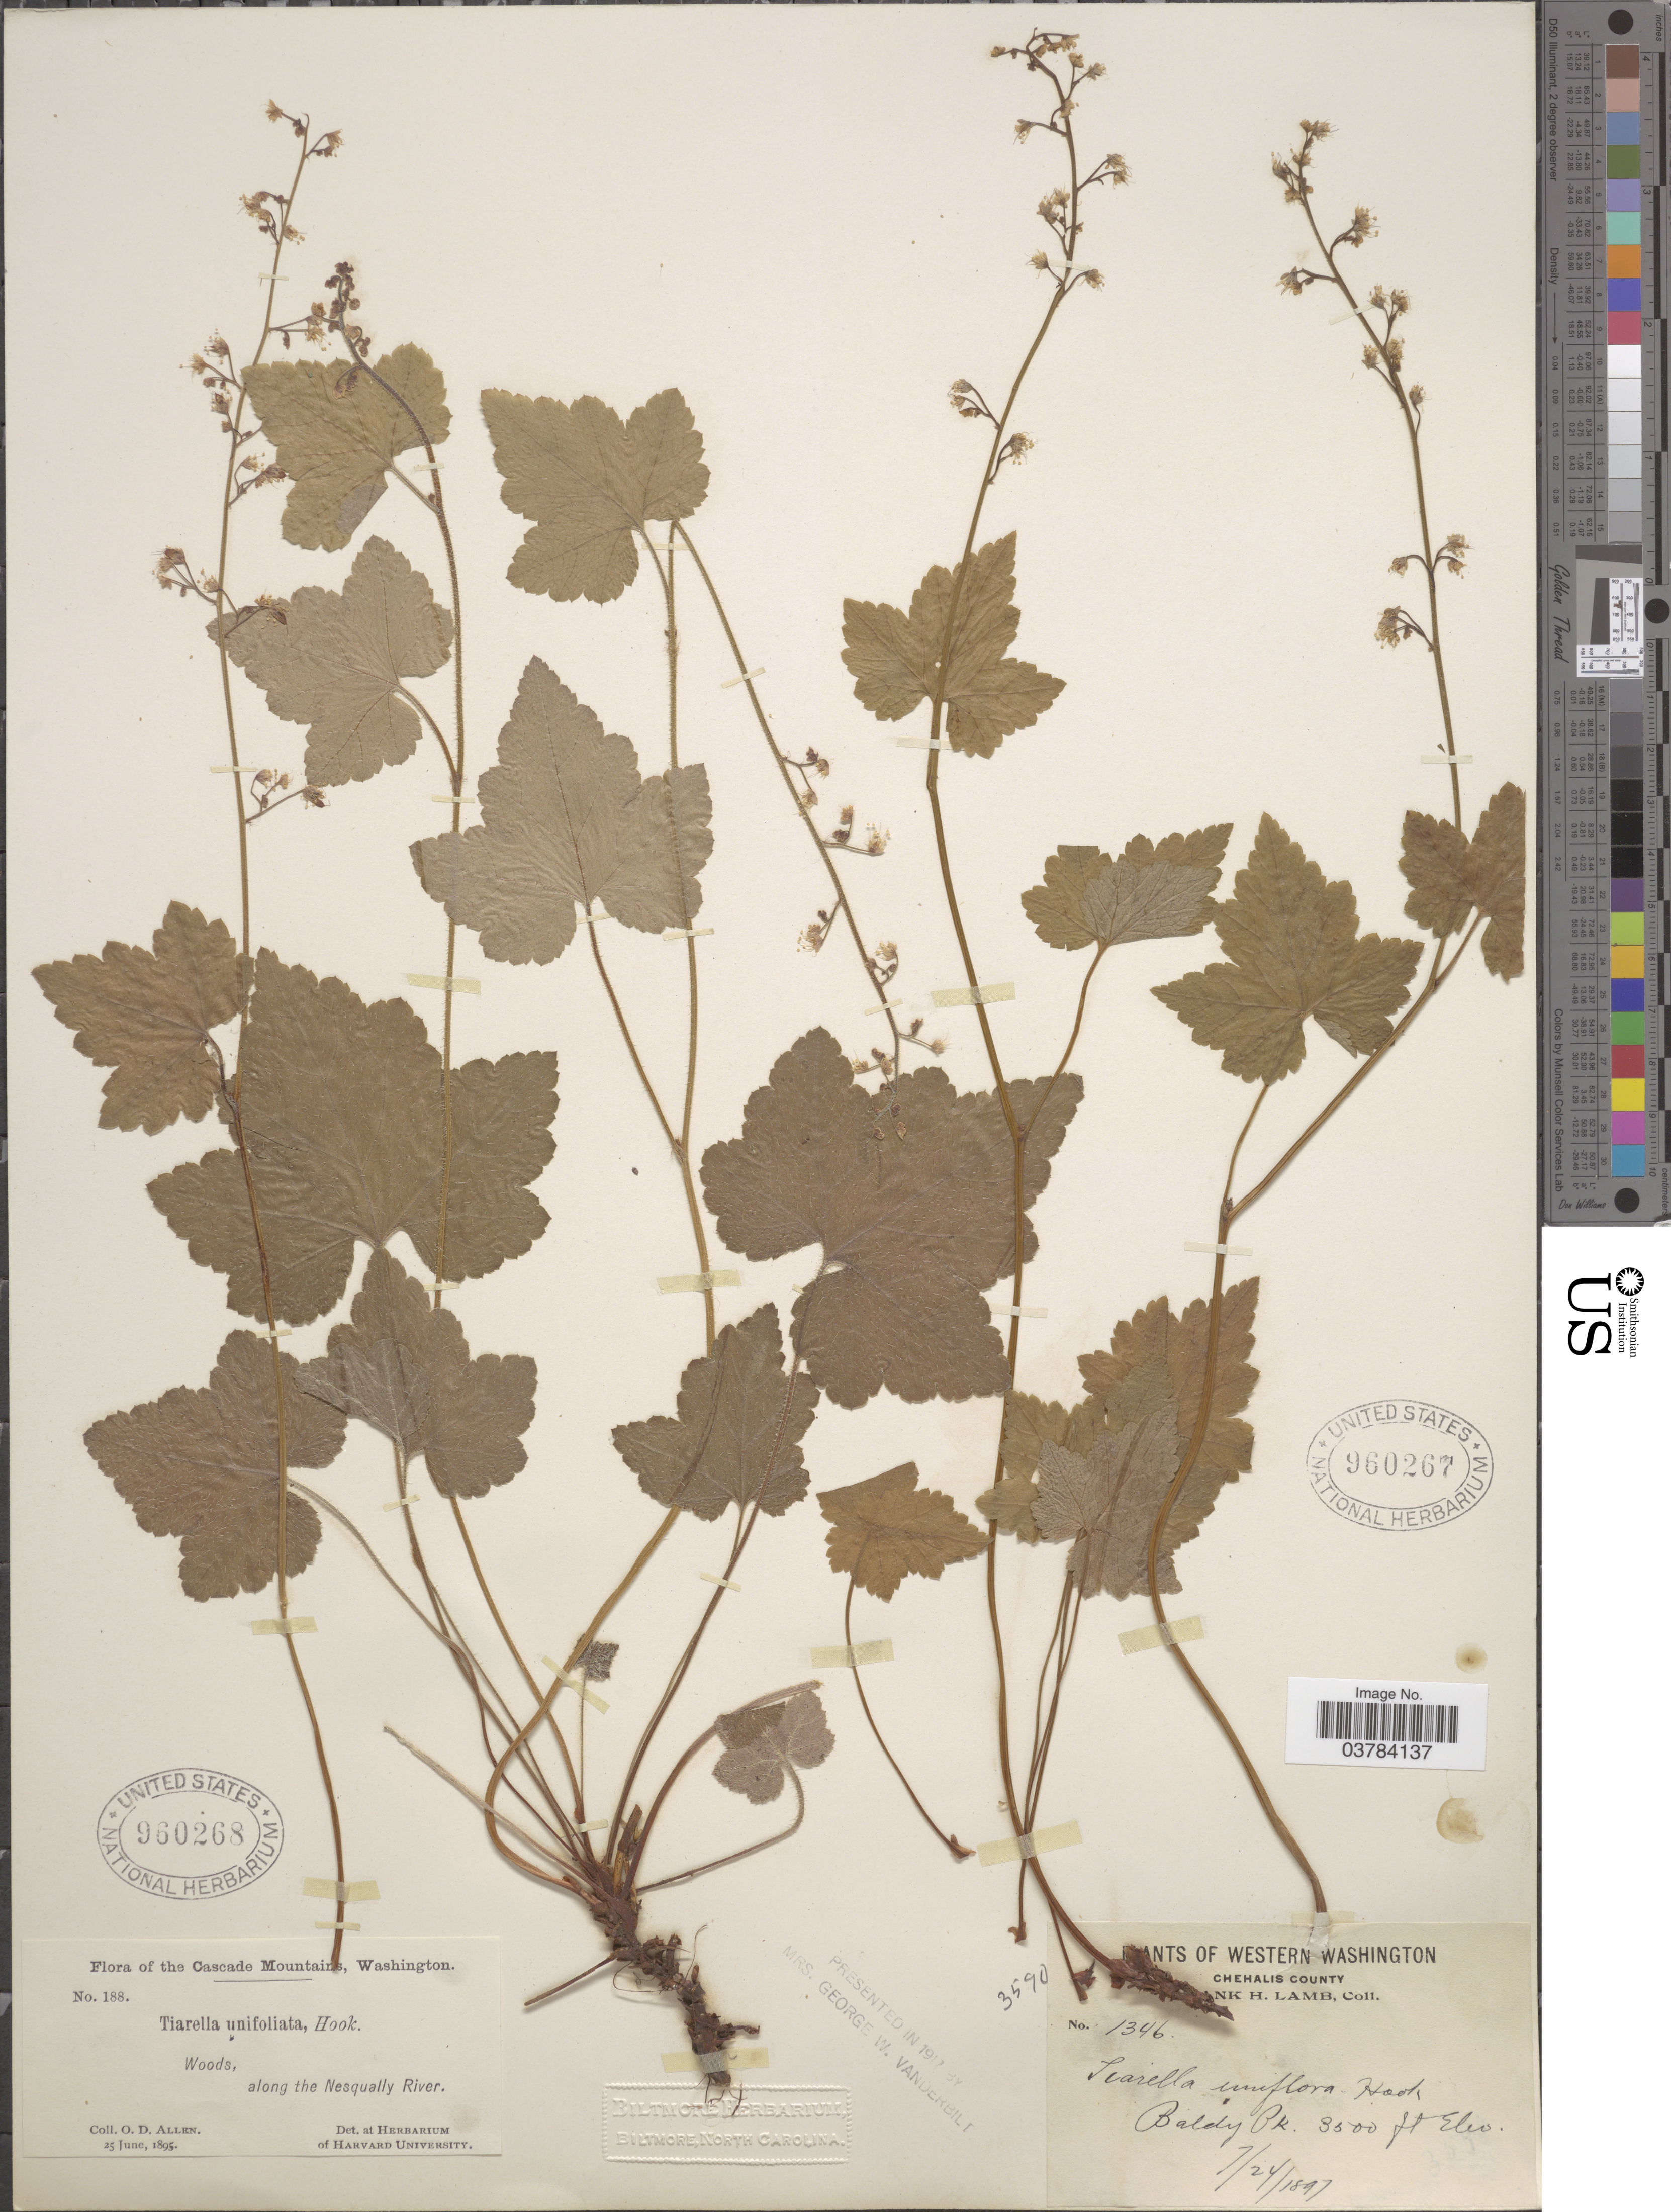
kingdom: Plantae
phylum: Tracheophyta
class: Magnoliopsida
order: Saxifragales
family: Saxifragaceae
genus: Tiarella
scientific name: Tiarella unifoliata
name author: Hook.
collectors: F. H. Lamb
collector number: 1346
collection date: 1897-07-24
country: United States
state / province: Washington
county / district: Grays Harbor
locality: Western Washington. Baldy Peak [Mount O'Neill].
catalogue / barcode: US 960267-2